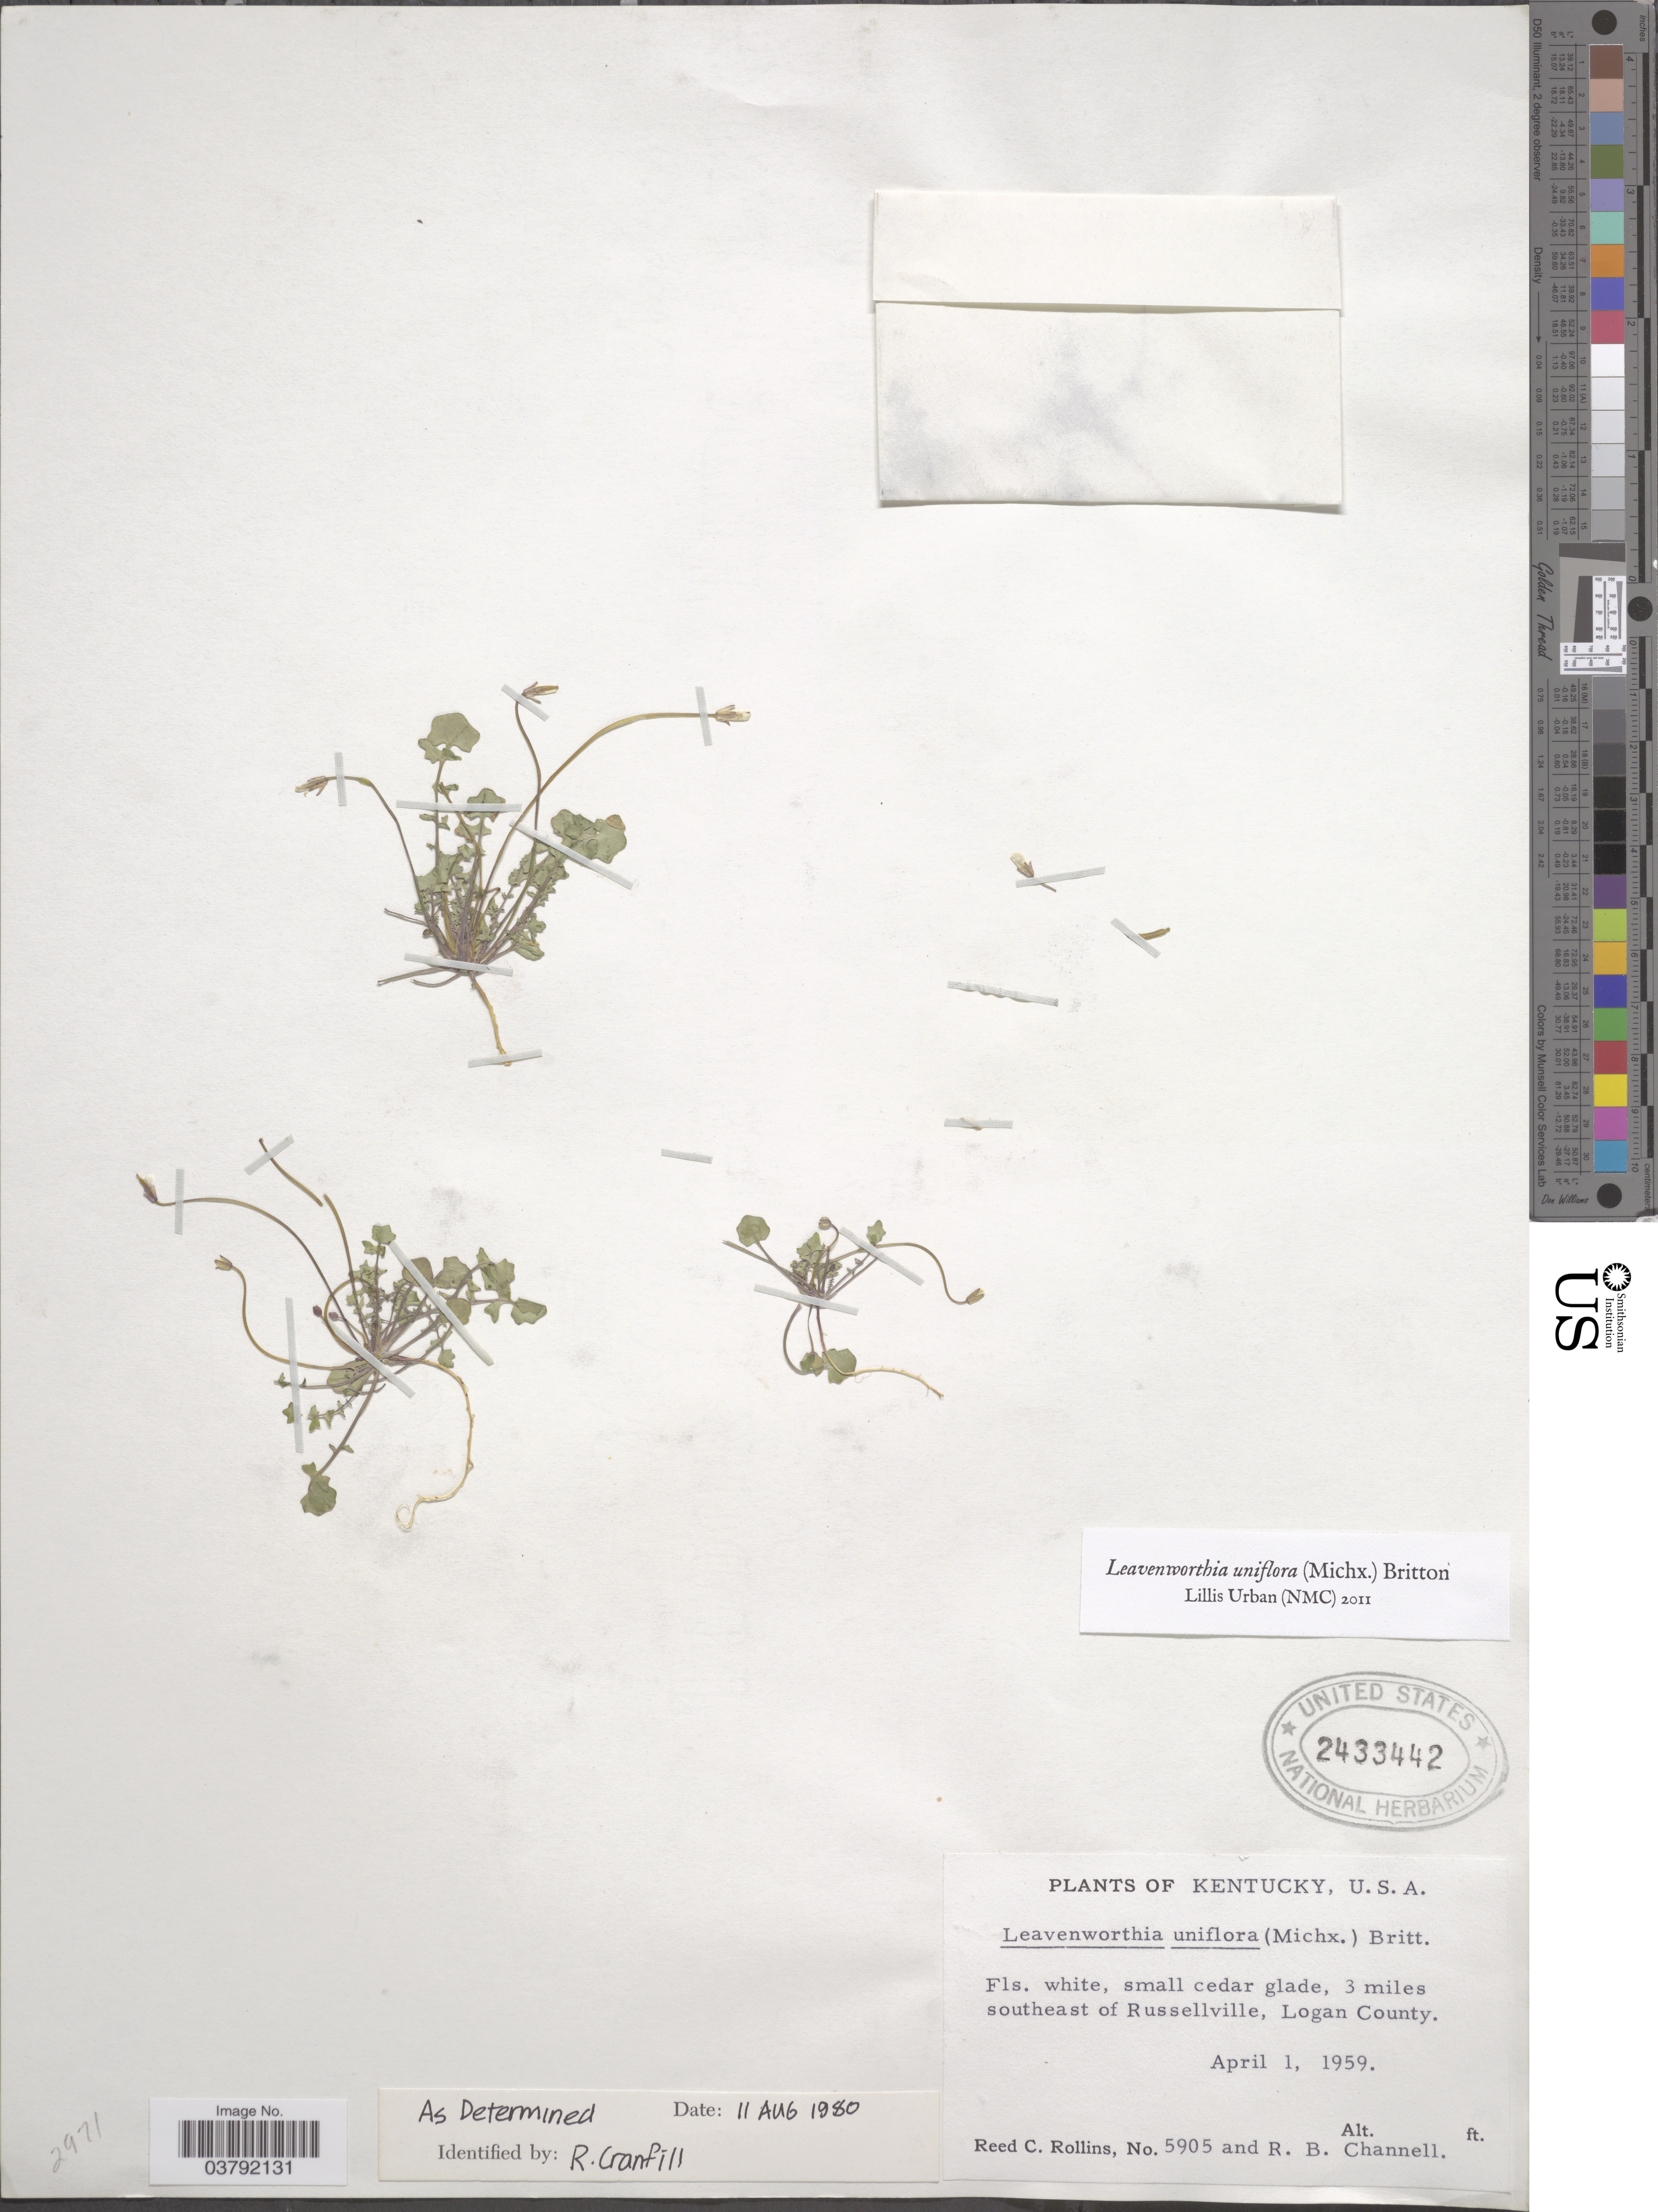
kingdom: Plantae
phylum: Tracheophyta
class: Magnoliopsida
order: Brassicales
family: Brassicaceae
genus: Leavenworthia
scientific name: Leavenworthia uniflora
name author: (Michx.) Britton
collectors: R. C. Rollins & R. B. Channell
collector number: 5905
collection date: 1959-04-01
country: United States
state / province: Kentucky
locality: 3 miles southeast of Russellville, Logan County.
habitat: small cedar glade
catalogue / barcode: US 2433442